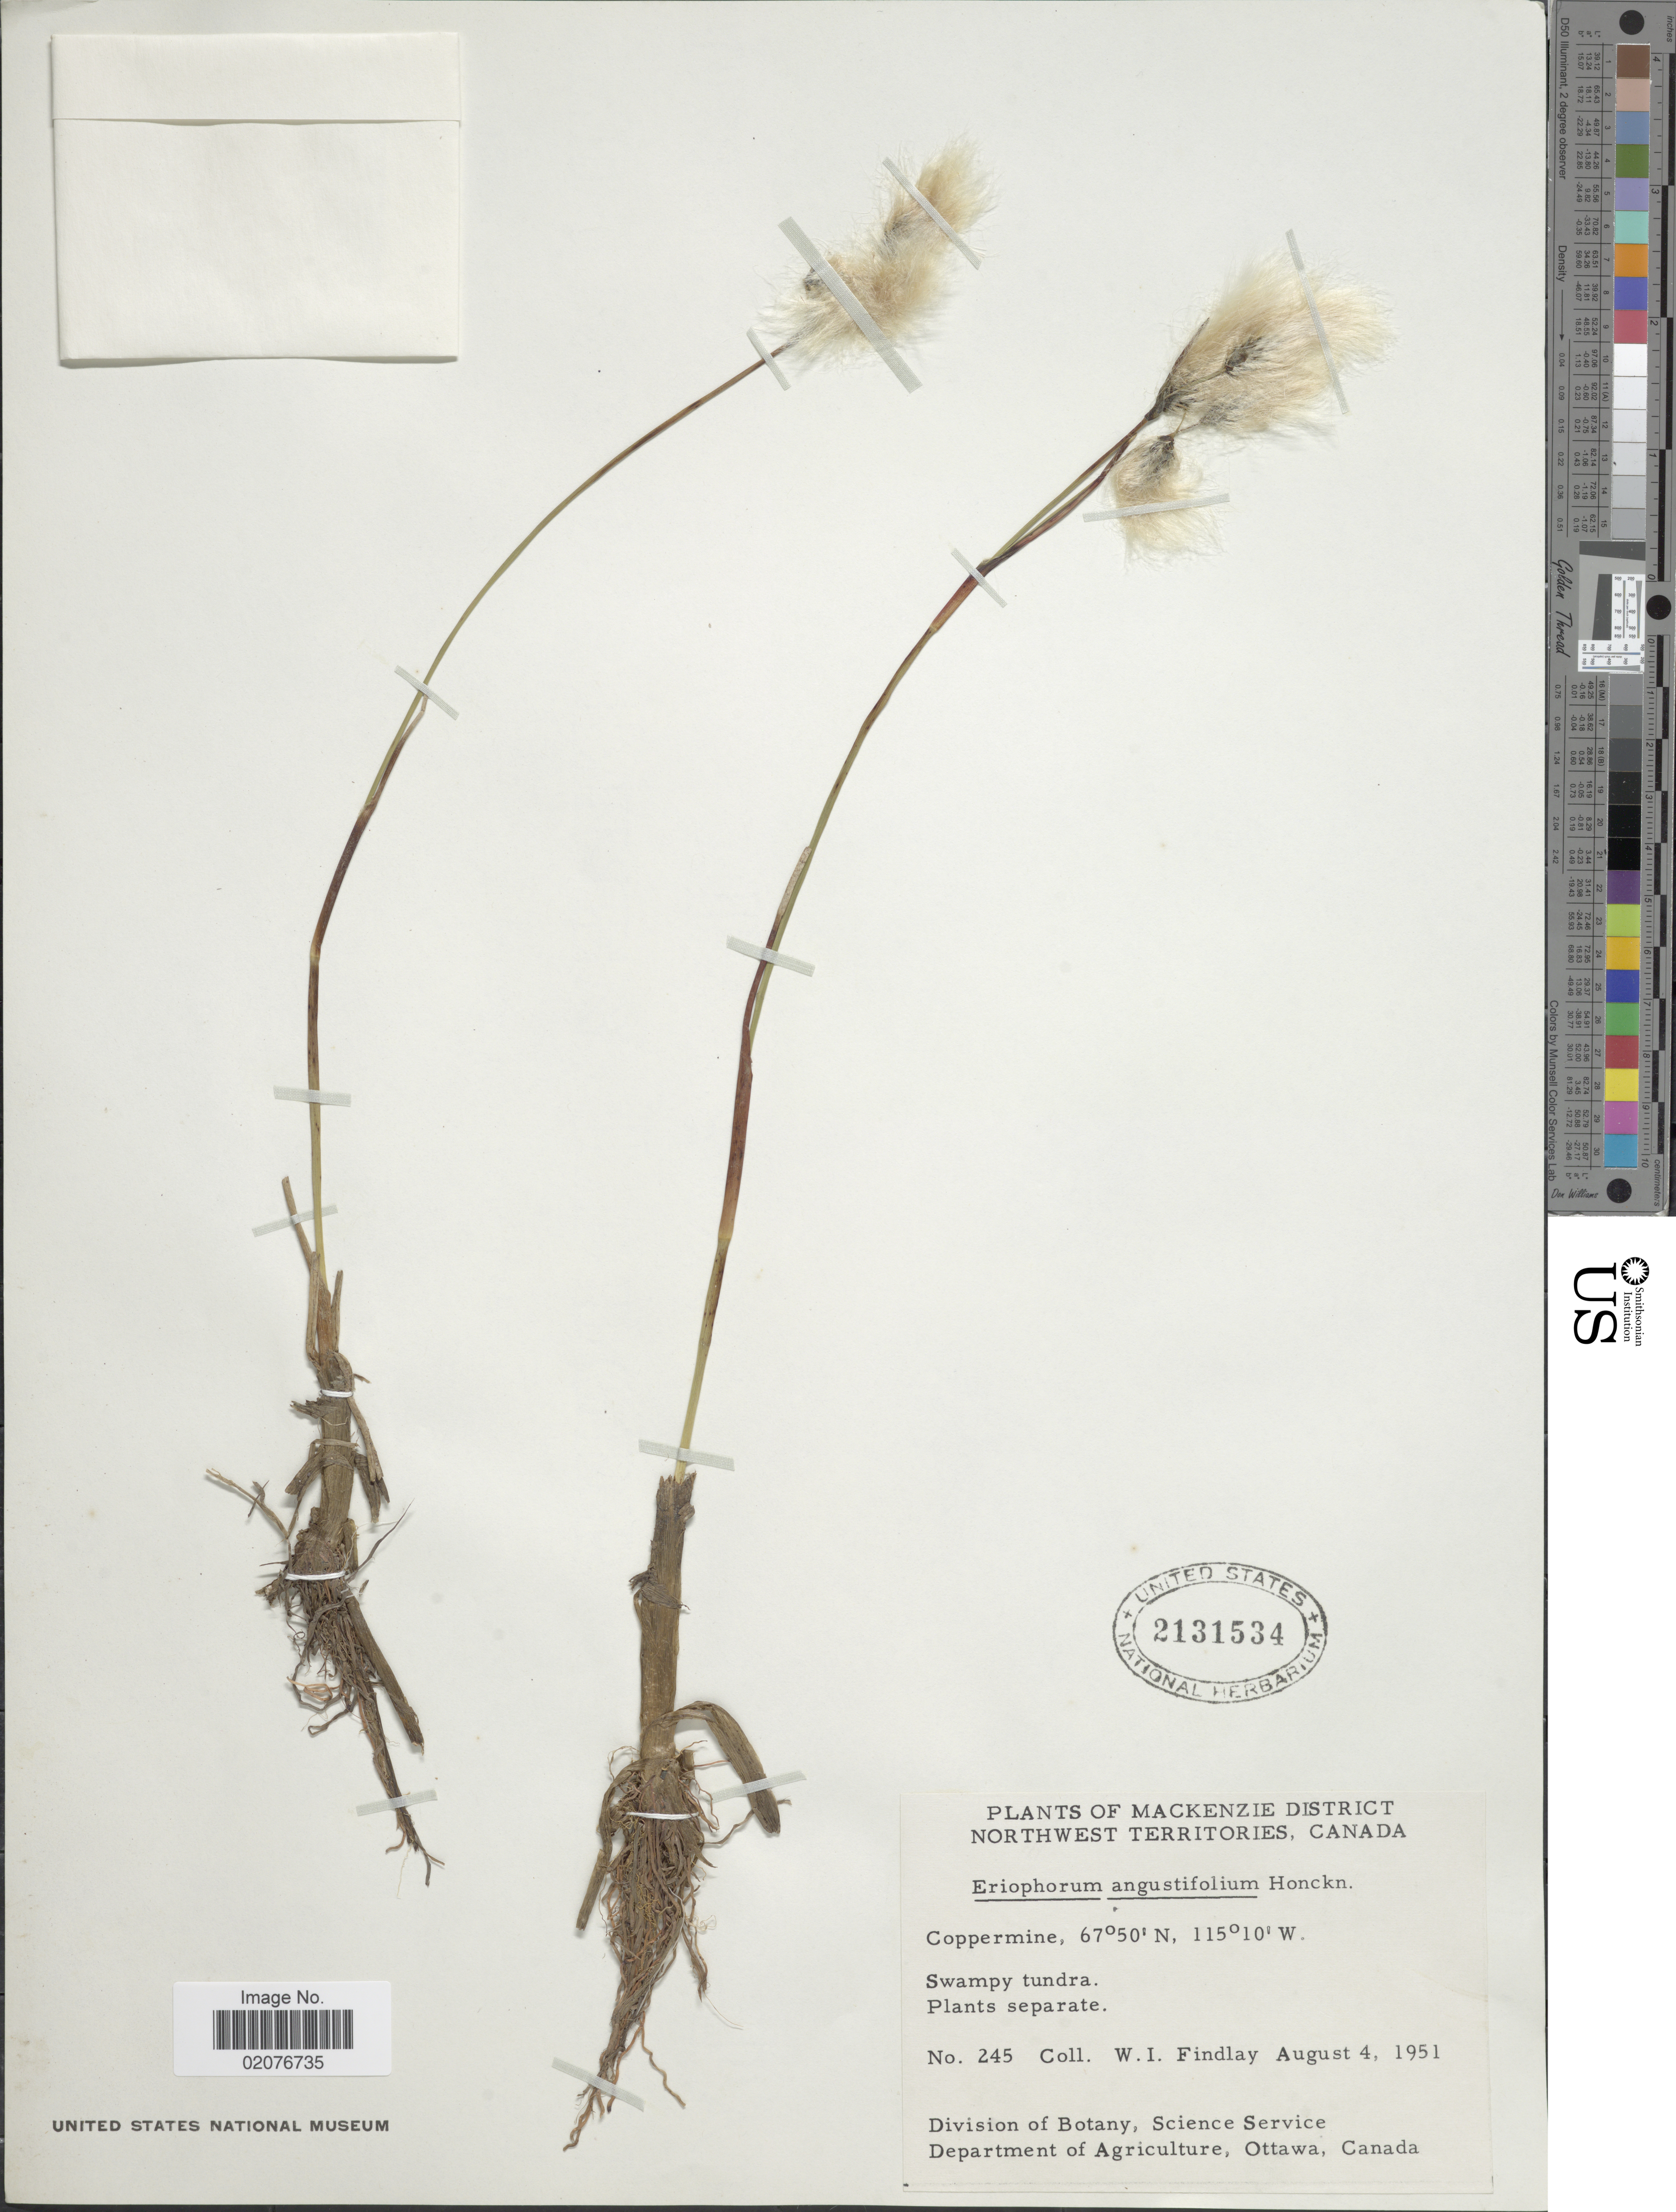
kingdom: Plantae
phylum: Tracheophyta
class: Liliopsida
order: Poales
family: Cyperaceae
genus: Eriophorum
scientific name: Eriophorum angustifolium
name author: Honck.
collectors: W. Findlay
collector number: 245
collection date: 1951-08-04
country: Canada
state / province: Northwest Territories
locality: Mackenzie District, Coppermine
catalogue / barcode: US 2131534